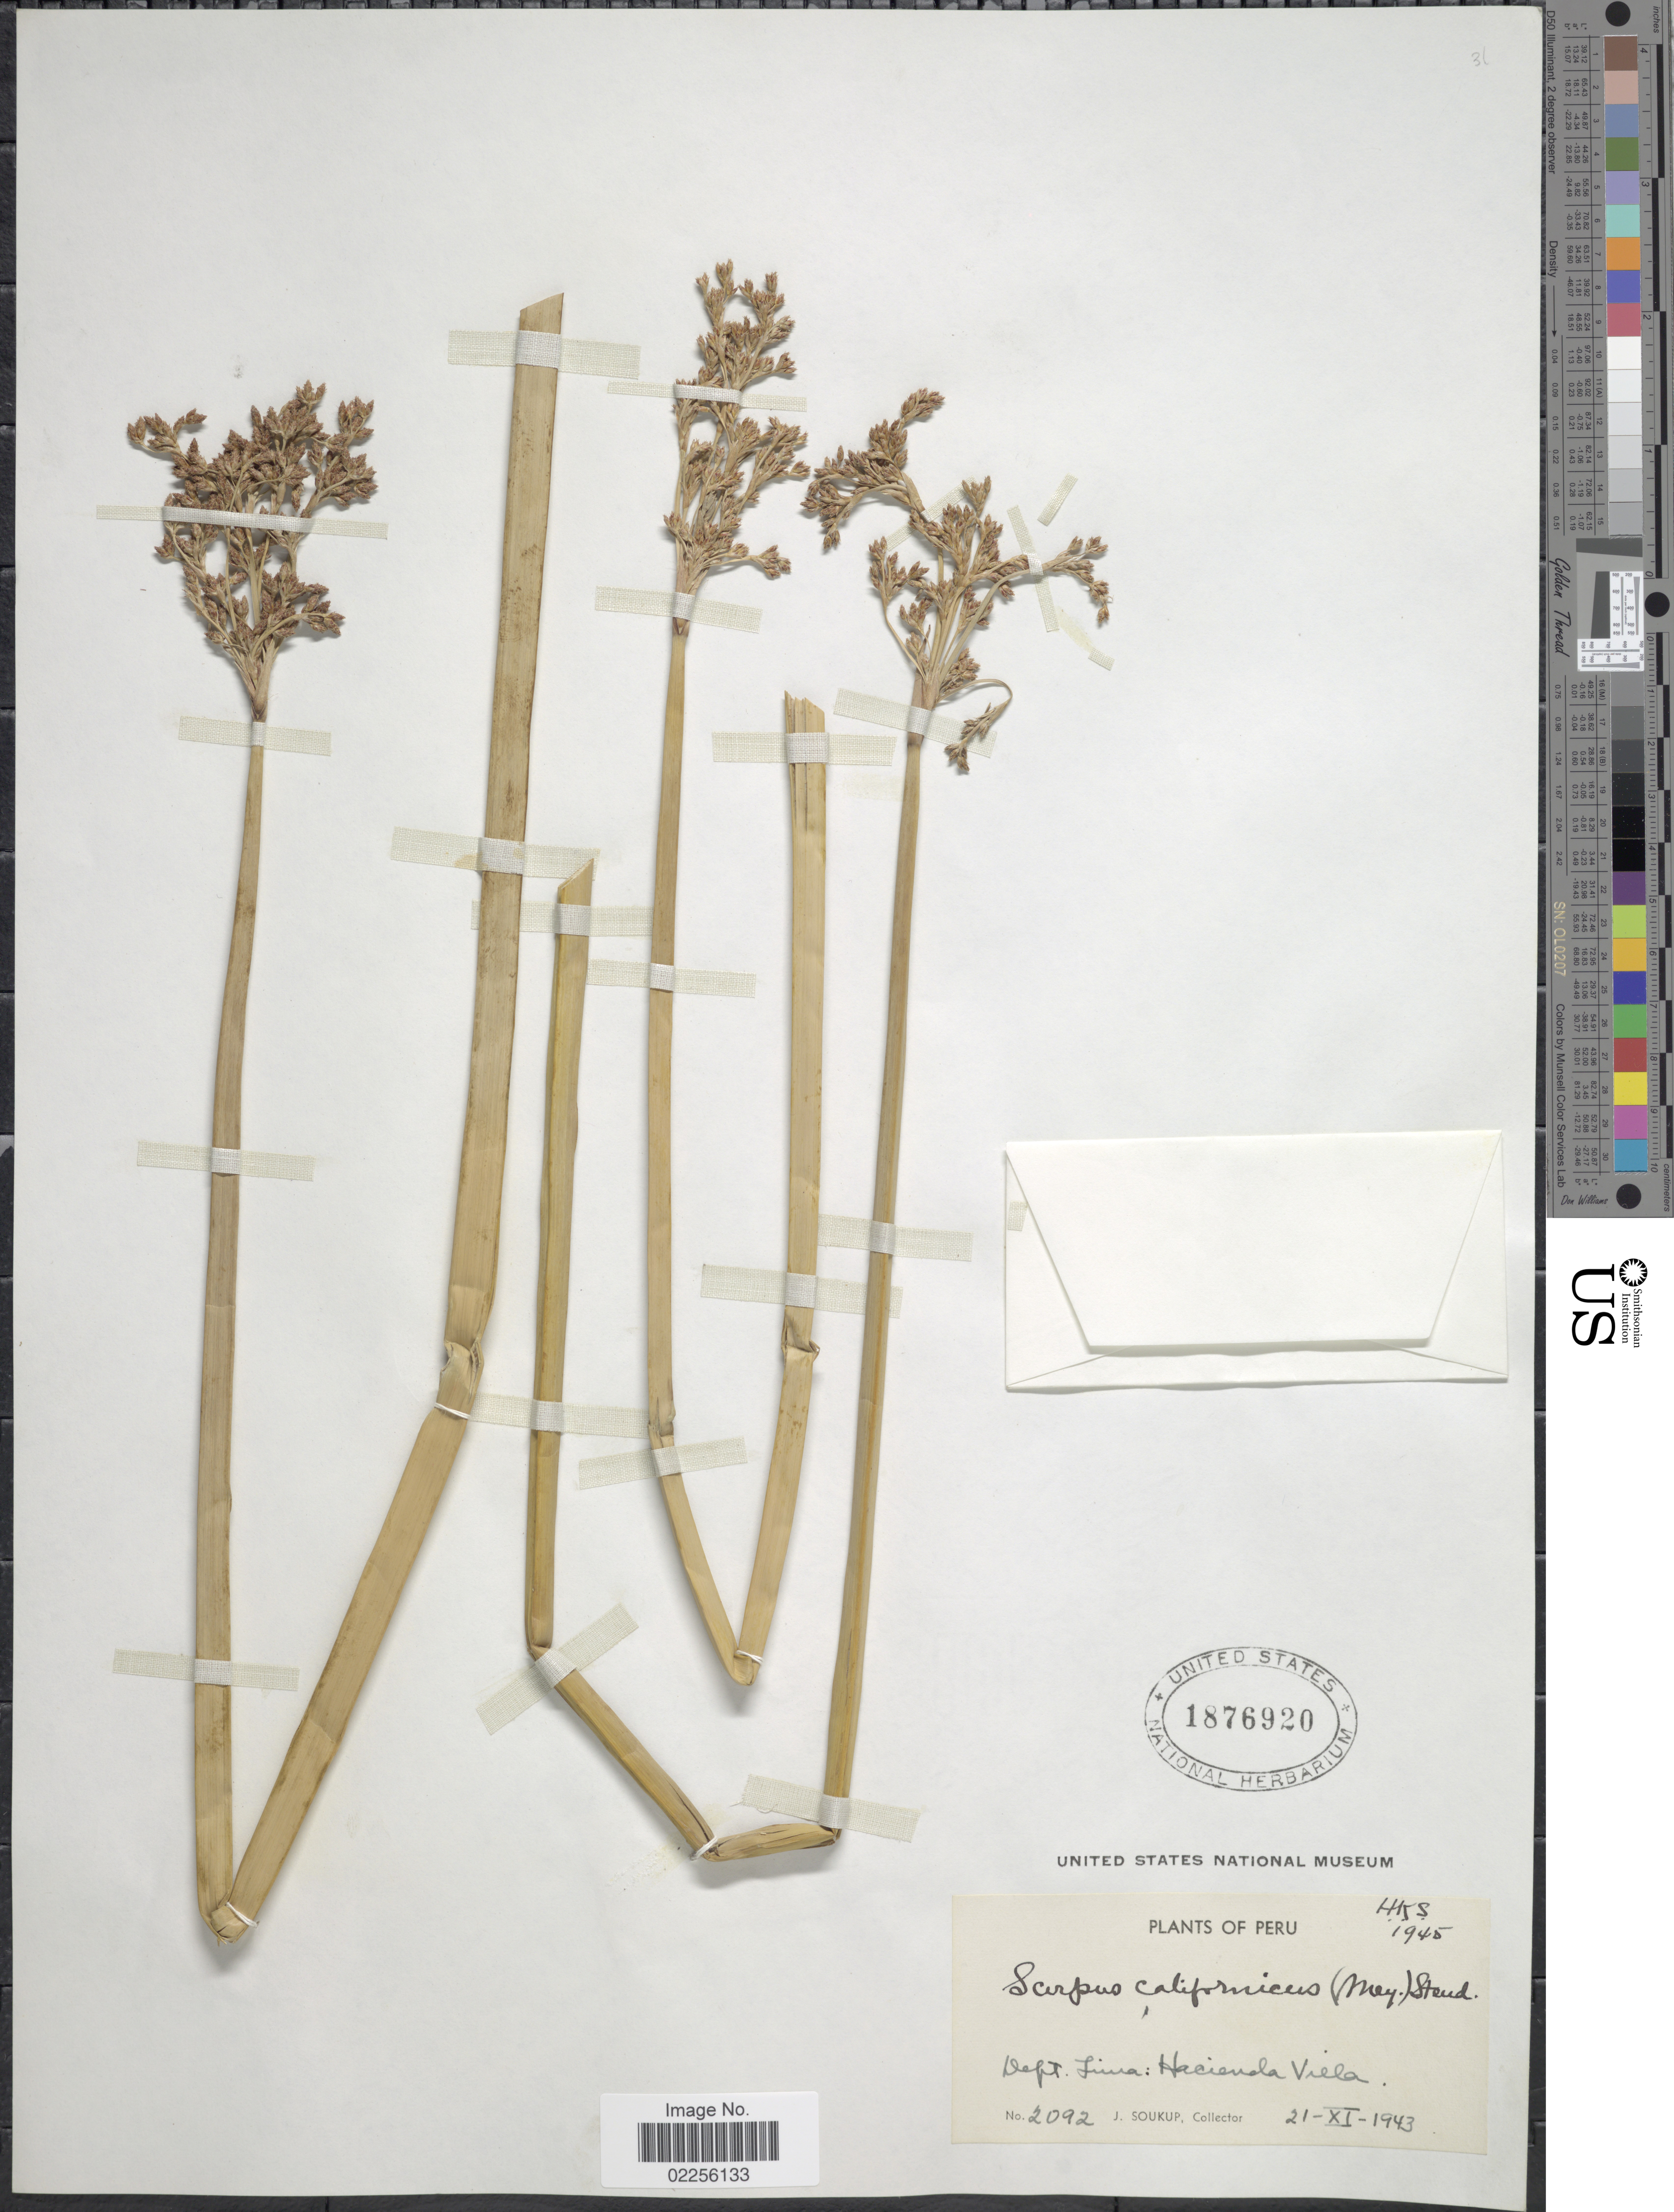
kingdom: Plantae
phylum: Tracheophyta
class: Liliopsida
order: Poales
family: Cyperaceae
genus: Schoenoplectus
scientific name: Schoenoplectus californicus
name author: (C.A. Mey.) Soják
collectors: J. Soukup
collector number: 2092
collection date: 1943-11-21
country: Peru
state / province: Lima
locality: Dept. Lima: Hacienda Villa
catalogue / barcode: US 1876920